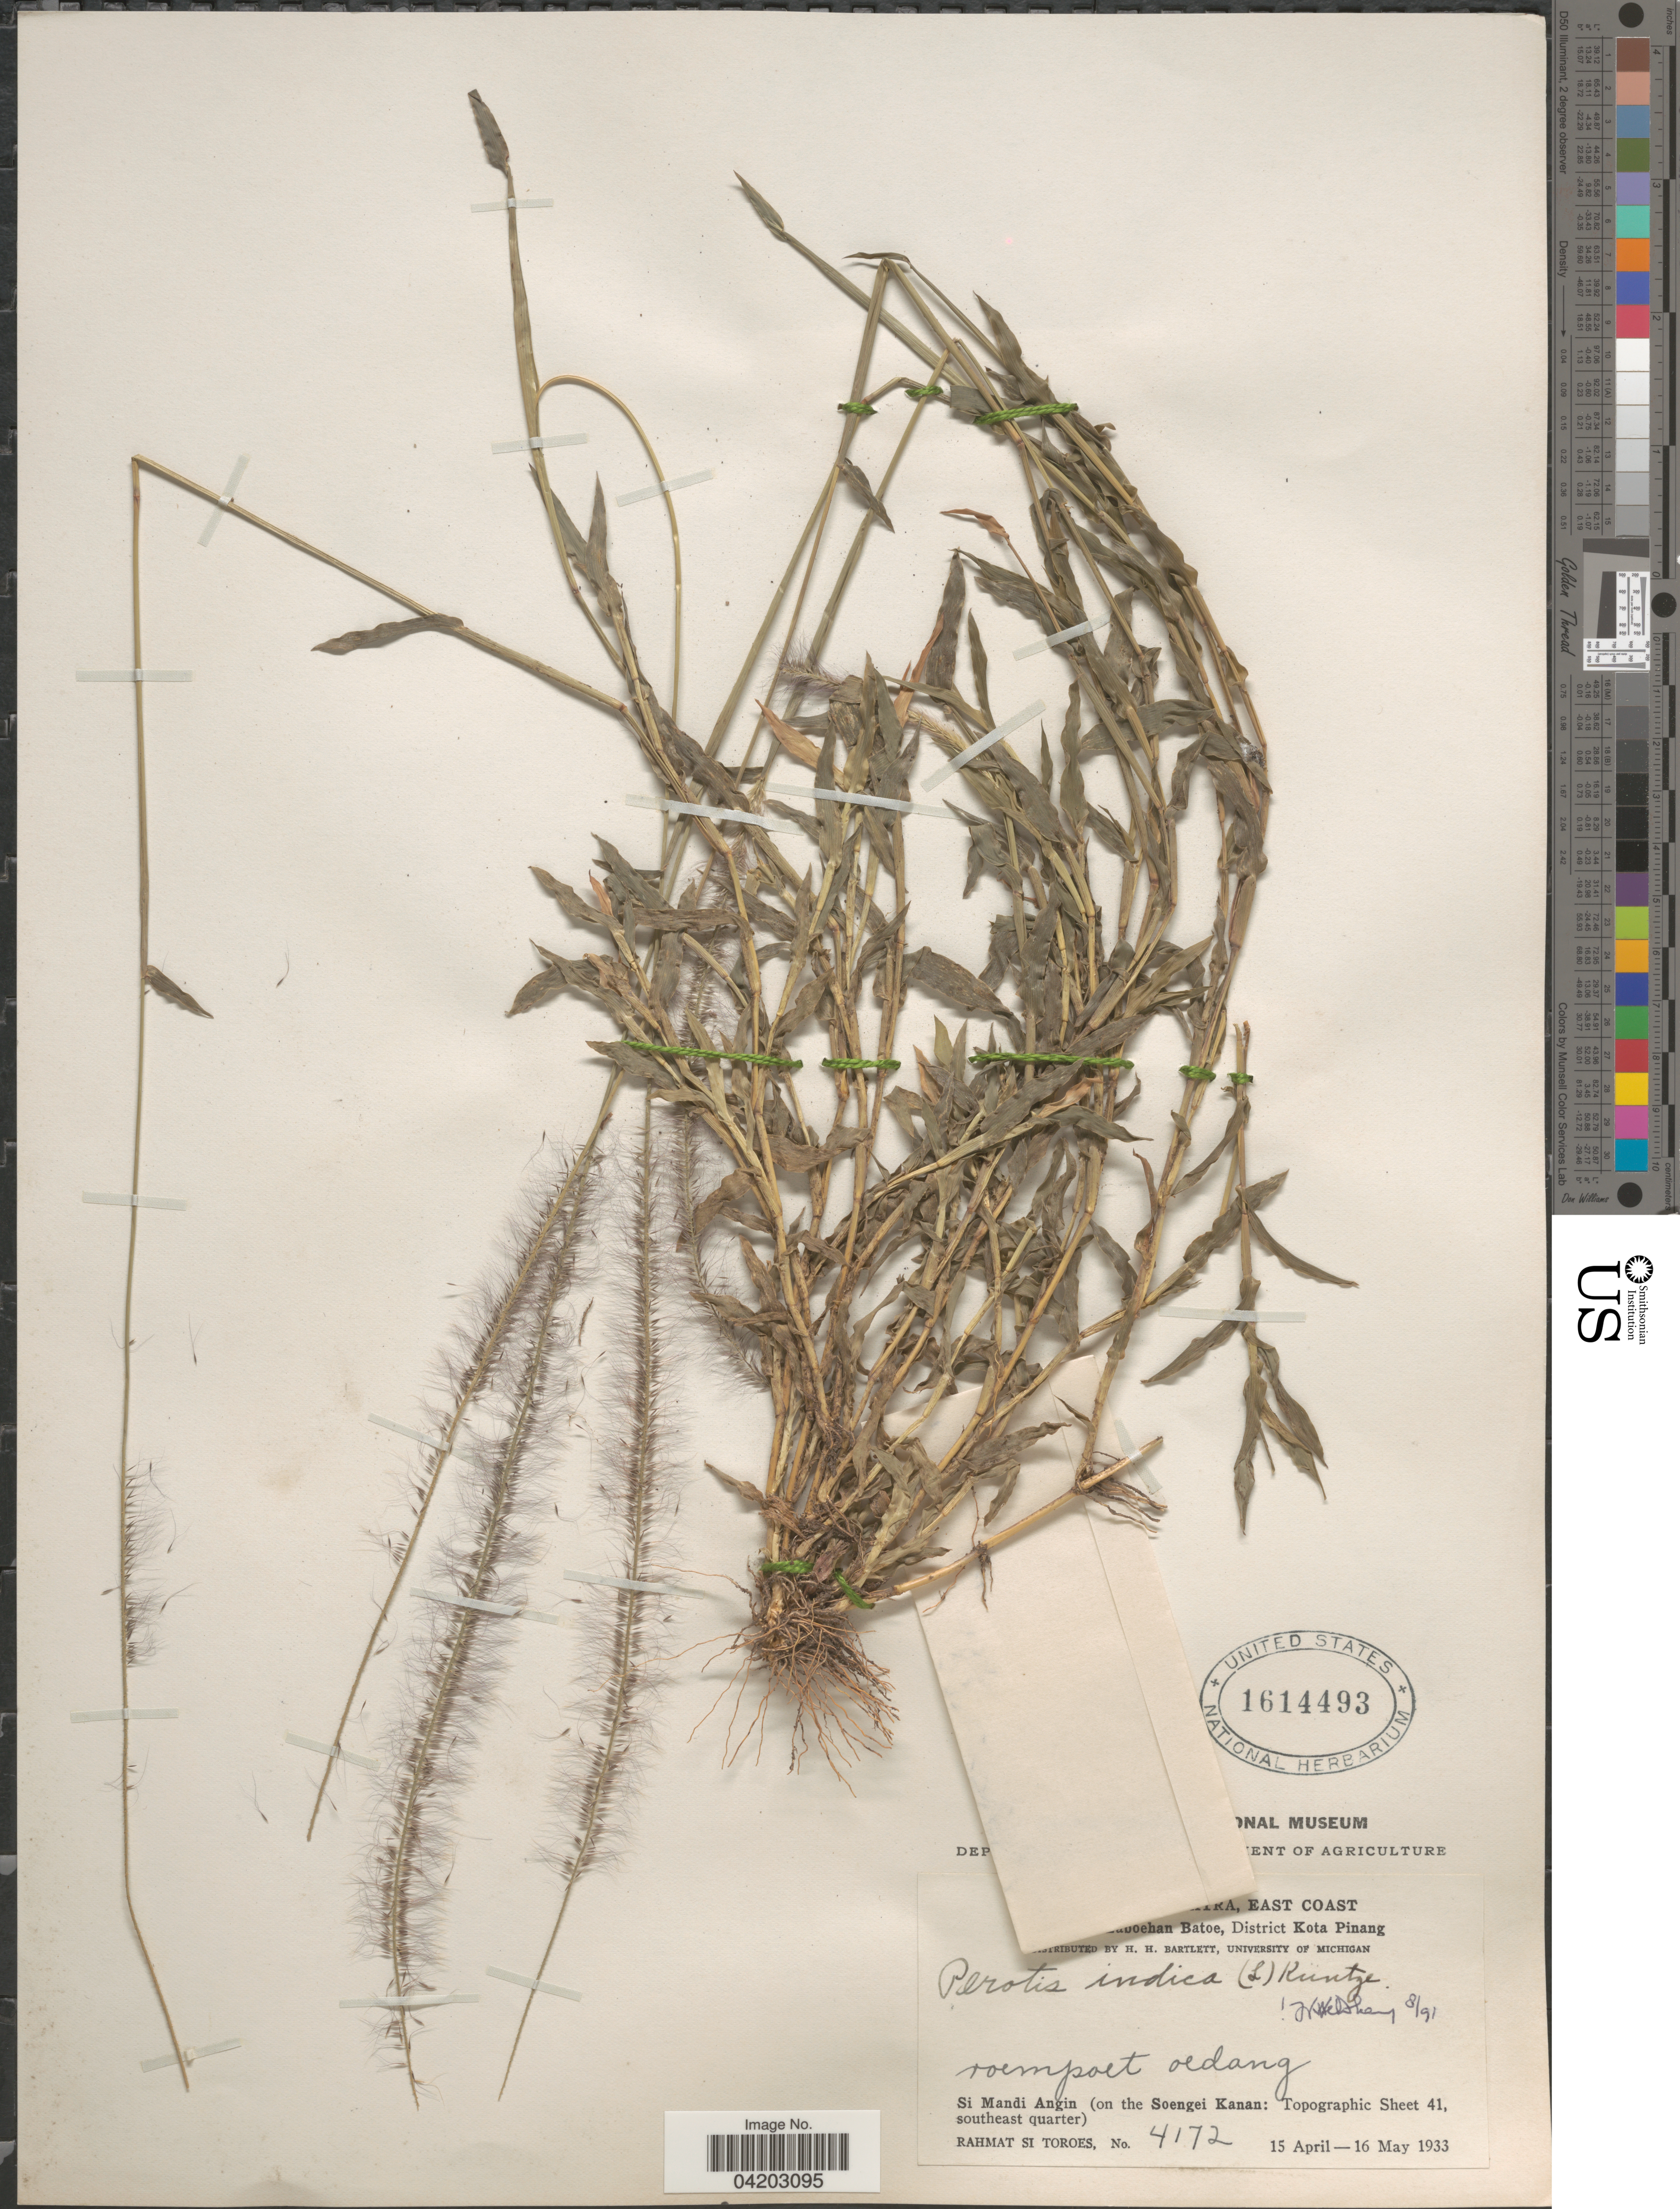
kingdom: Plantae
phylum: Tracheophyta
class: Liliopsida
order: Poales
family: Poaceae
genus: Perotis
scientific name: Perotis indica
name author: (L.) Kuntze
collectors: Rahmat Si Boeea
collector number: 4172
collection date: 1933-04-15/1933-05-16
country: Indonesia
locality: [illegible text]a, East Coast. [illegible text]oehan Batoe, District Kota Pinang. Roempoet oedang. Si Mandi Angin (on the Soengei Kanan: Topographic Sheet 41, southeast quarter).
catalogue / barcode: US 1614493